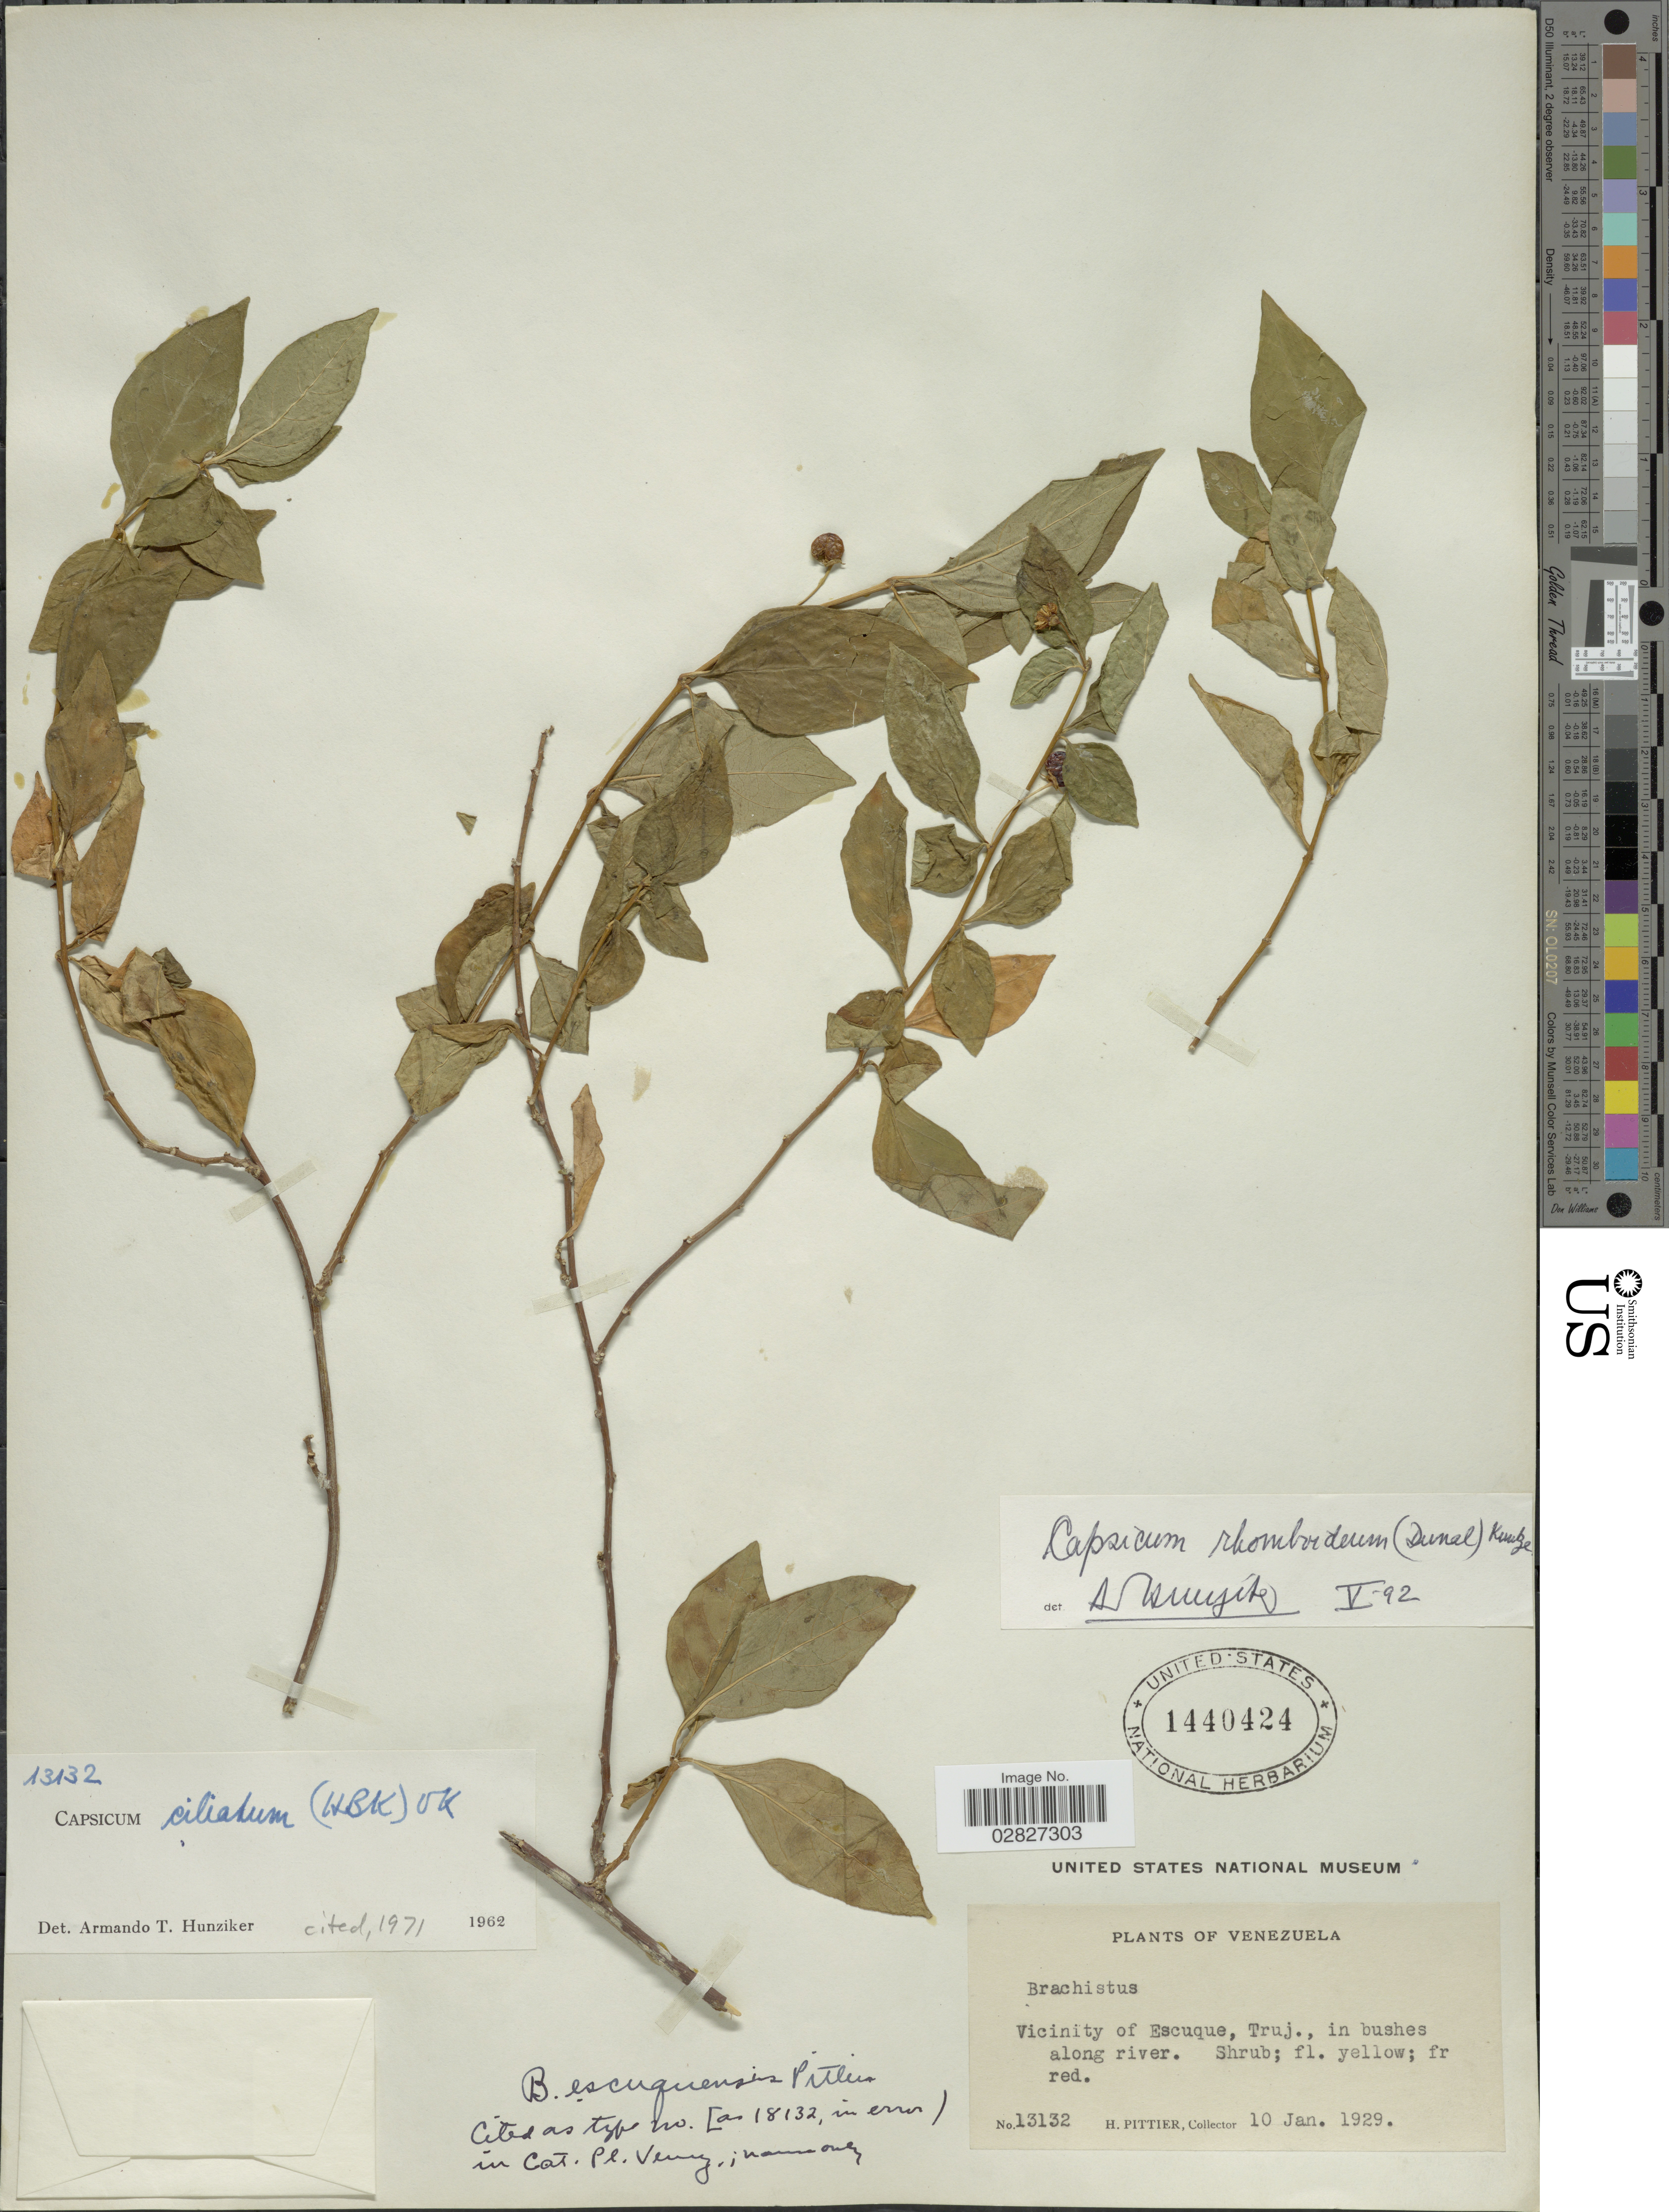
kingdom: Plantae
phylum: Tracheophyta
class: Magnoliopsida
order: Solanales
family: Solanaceae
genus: Capsicum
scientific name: Capsicum rhomboideum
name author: (Humb. & Bonpl. ex Dunal) Kuntze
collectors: H. F. Pittier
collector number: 13132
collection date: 1929-01-10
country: Venezuela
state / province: Trujillo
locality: Vicinity of Escuque, Truj., in bushes along river.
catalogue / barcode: US 1440424